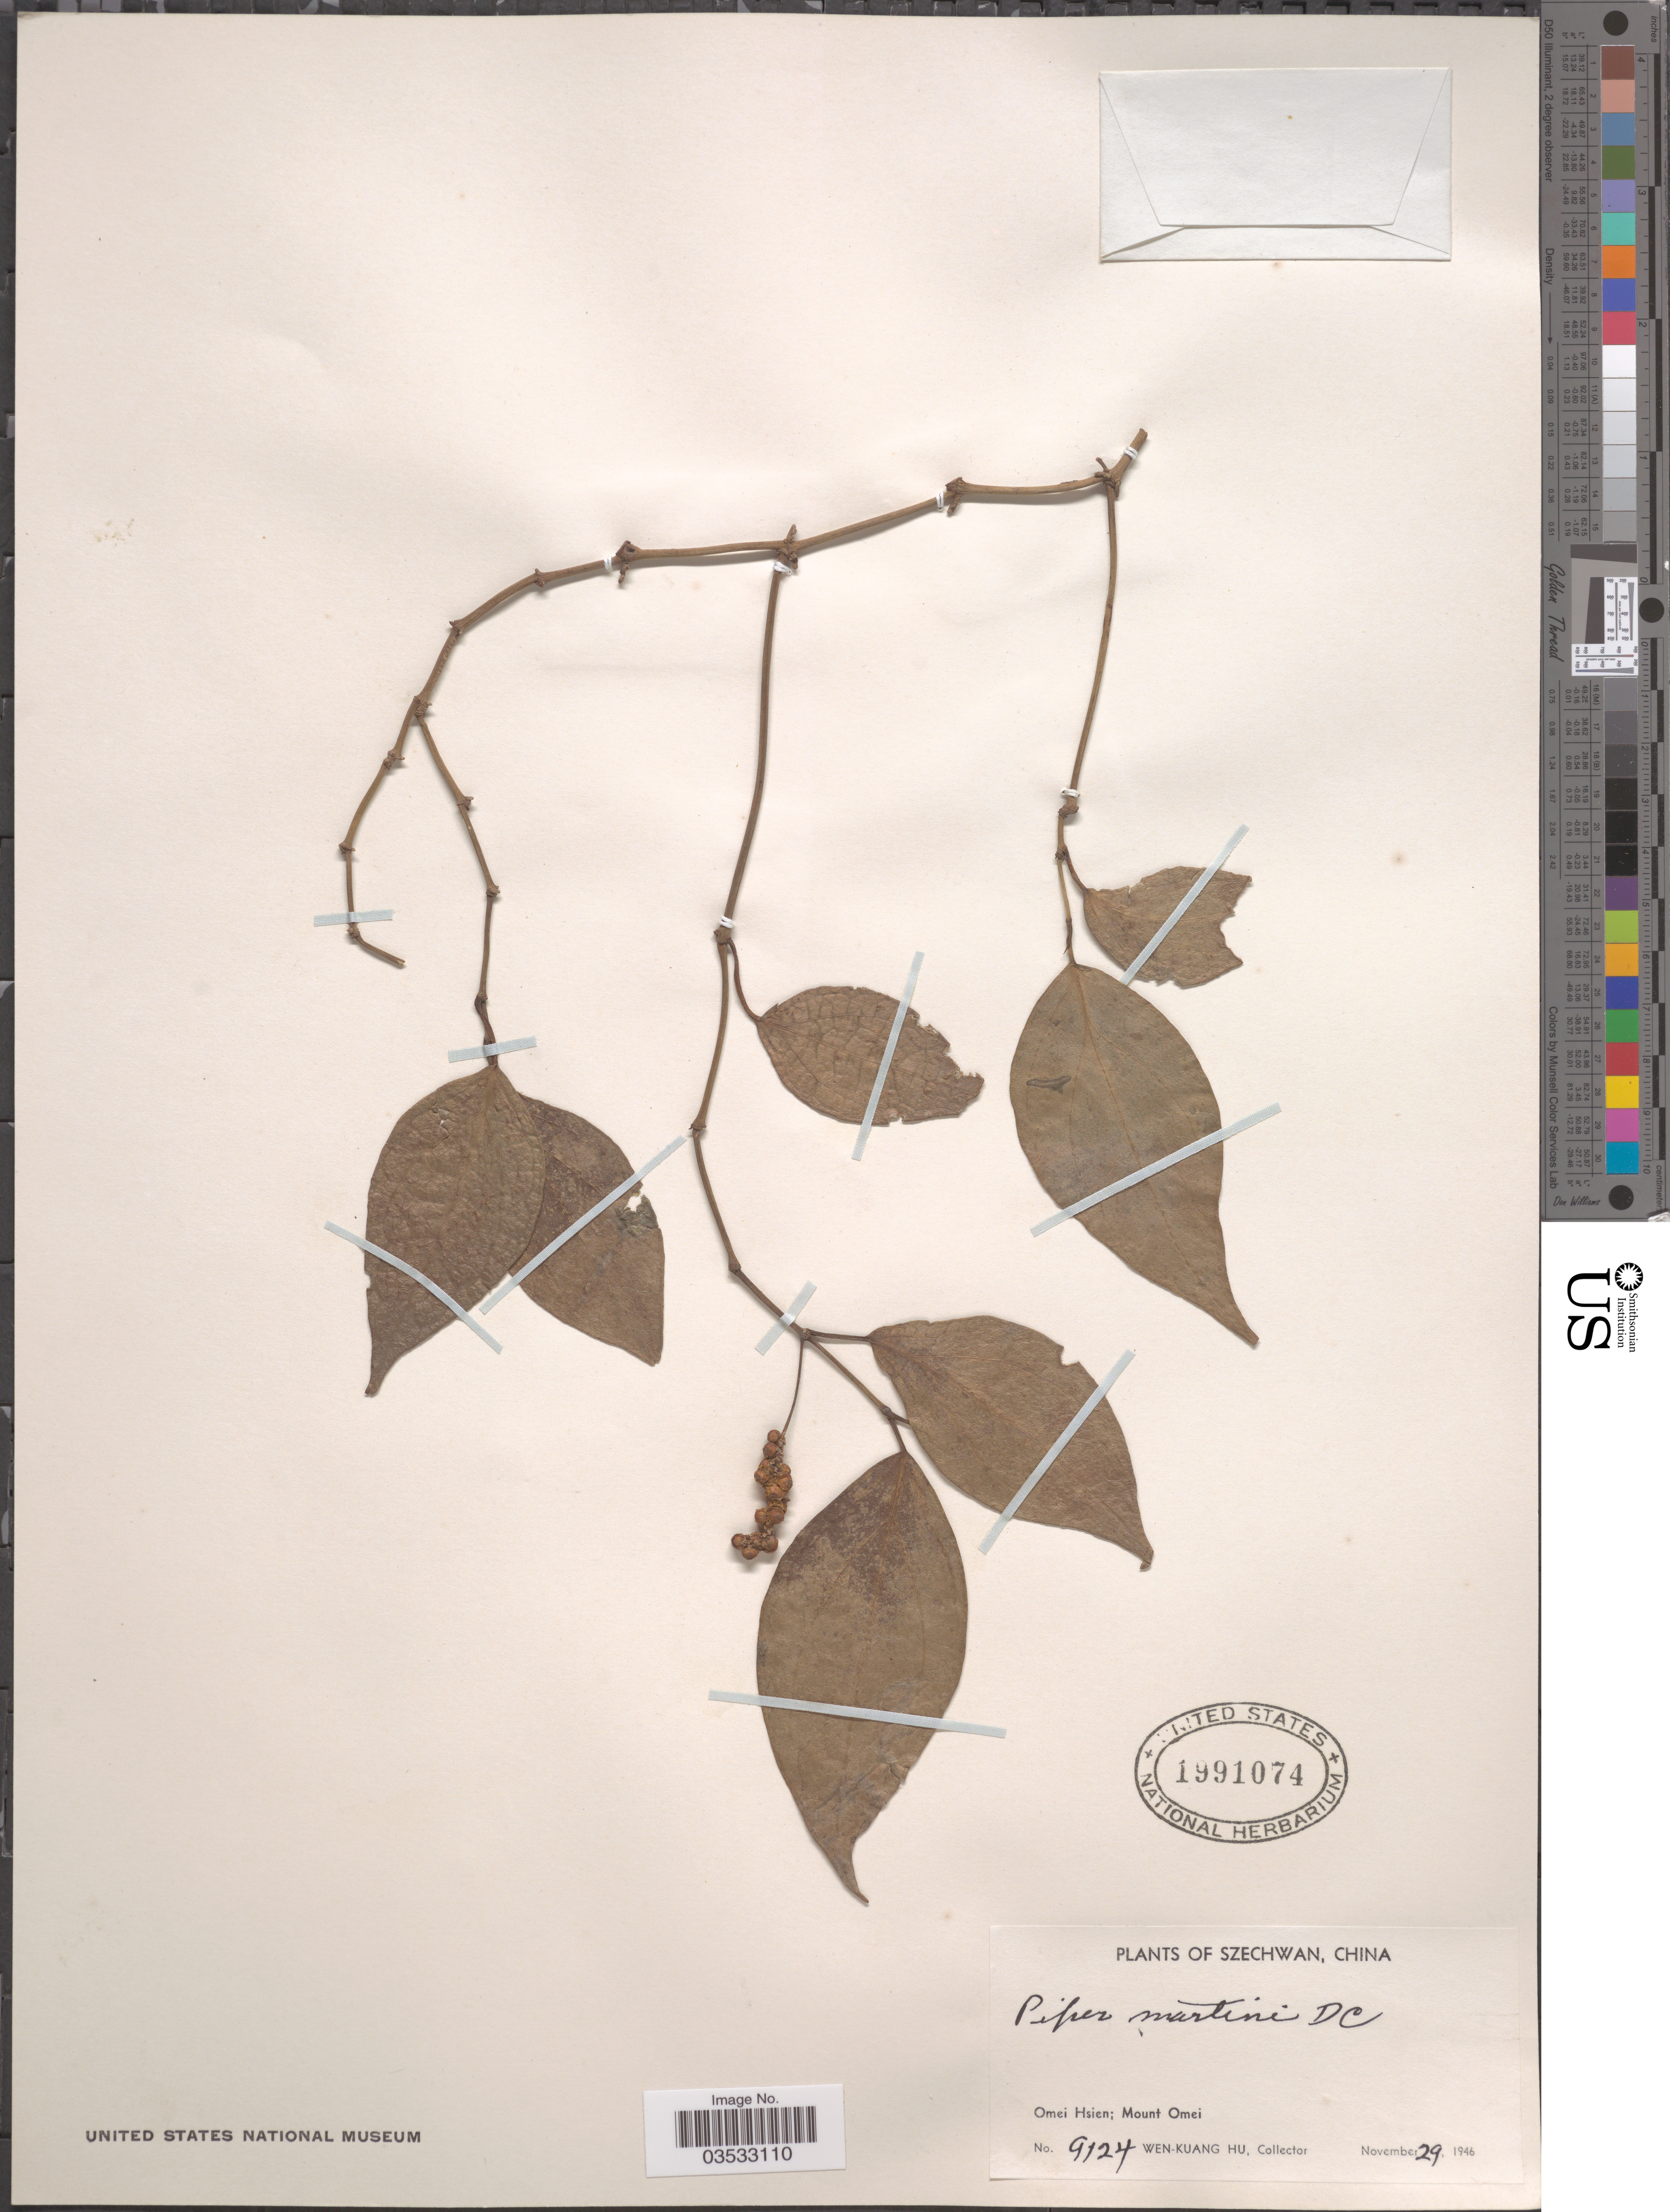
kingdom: Plantae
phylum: Tracheophyta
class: Magnoliopsida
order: Piperales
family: Piperaceae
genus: Piper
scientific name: Piper martinii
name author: C. DC.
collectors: W. K. Hu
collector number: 9124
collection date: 1946-11-29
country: China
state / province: Sichuan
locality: Szechwan, Omei Hsien; Mount Omei.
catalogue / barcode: US 1991074